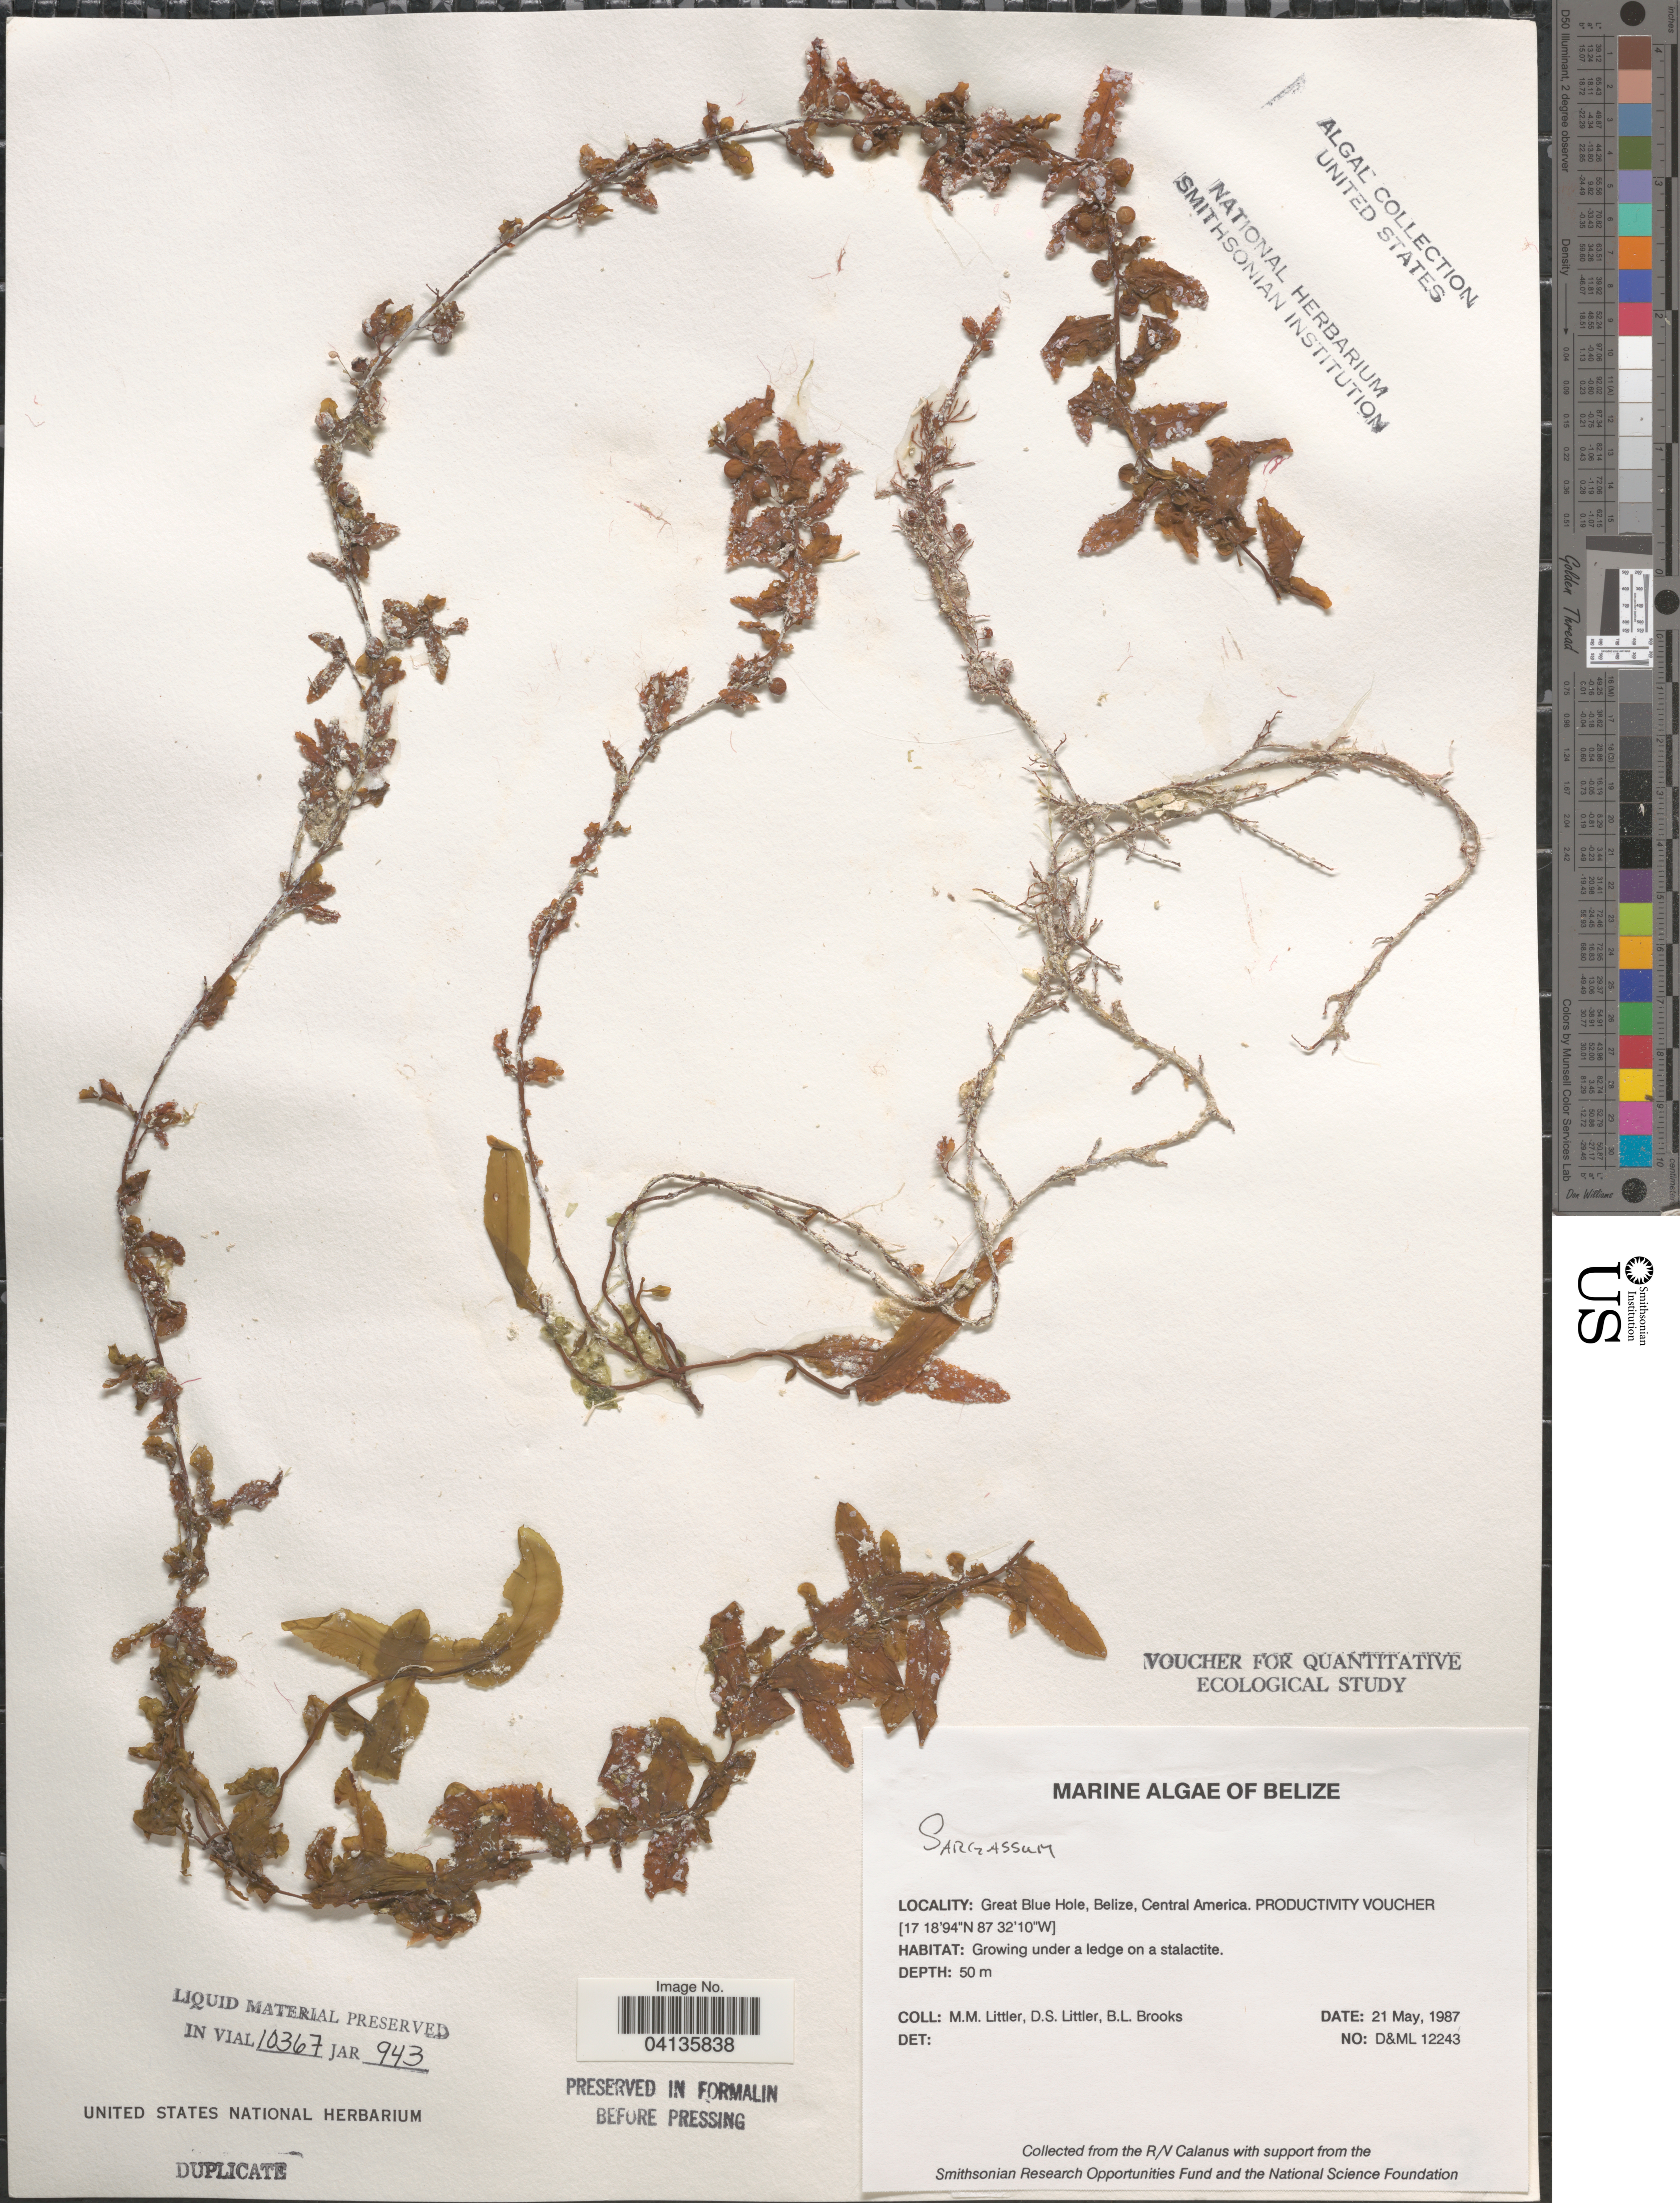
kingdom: Chromista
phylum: Ochrophyta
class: Phaeophyceae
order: Fucales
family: Sargassaceae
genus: Sargassum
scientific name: Sargassum sp.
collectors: D. S. Littler & B. Brooks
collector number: D&ML 12243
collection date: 1987-05-21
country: Belize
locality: Great Blue Hole.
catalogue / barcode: US 238681